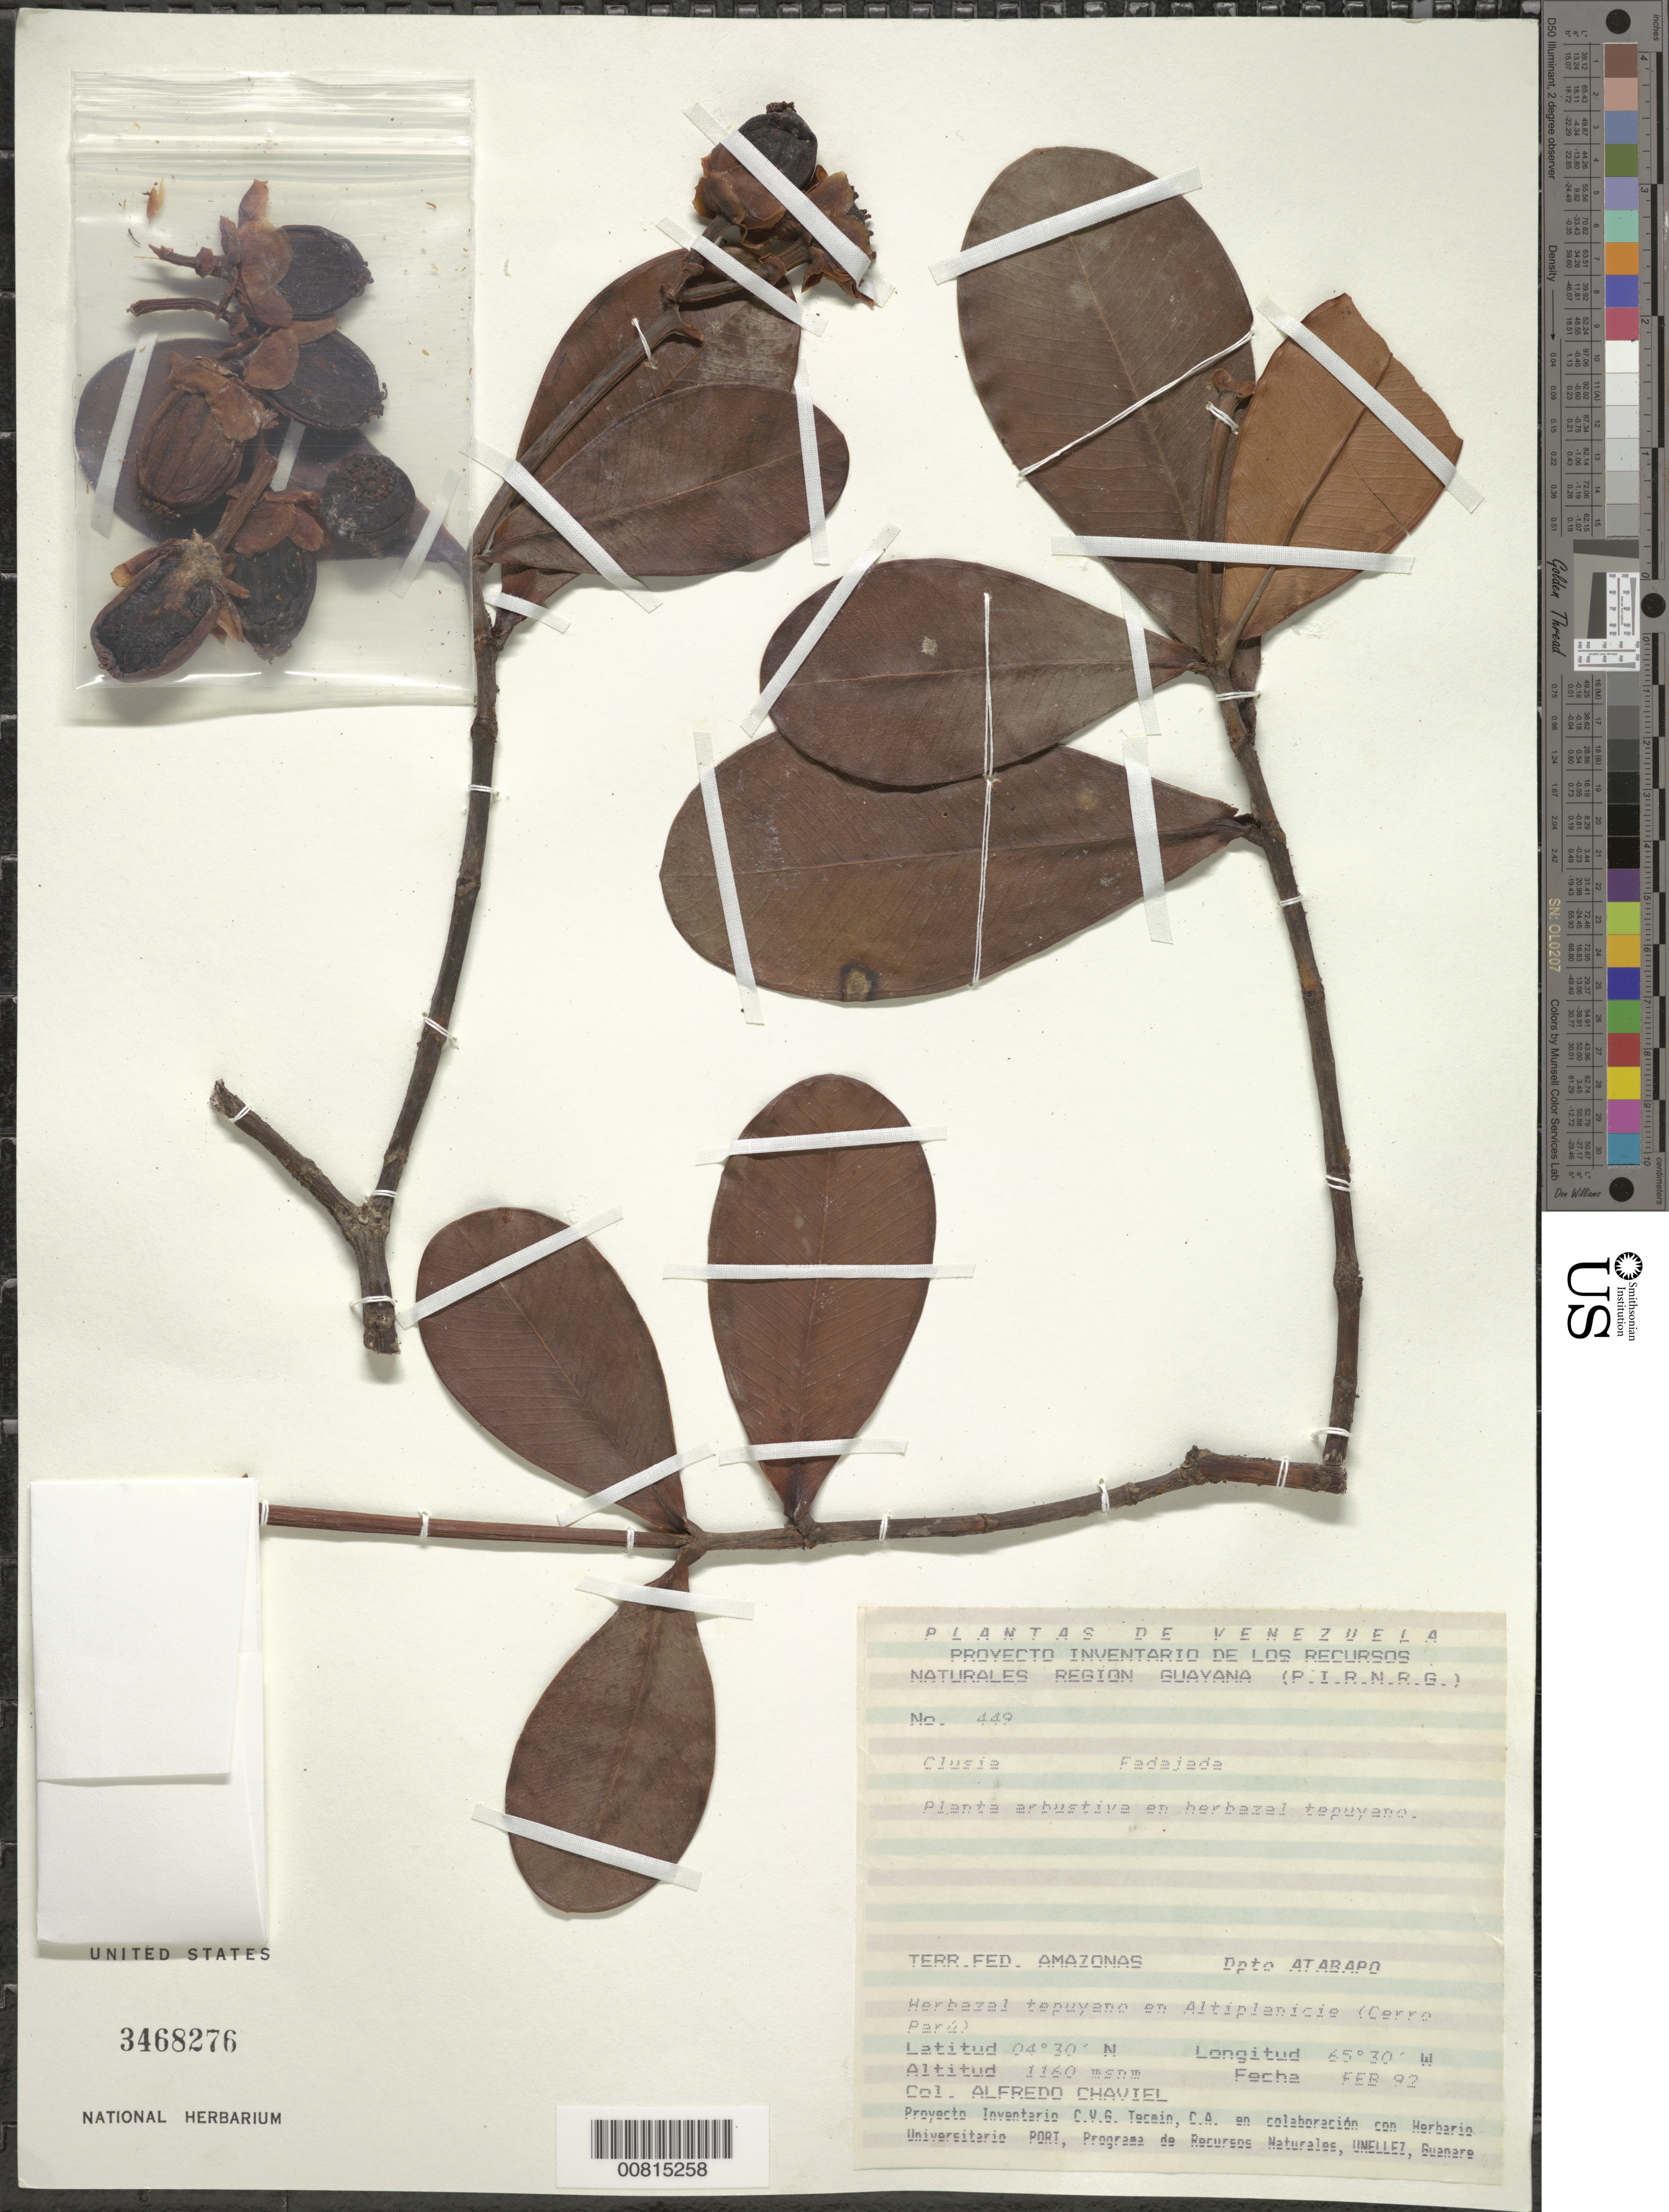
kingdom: Plantae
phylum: Tracheophyta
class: Magnoliopsida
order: Malpighiales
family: Clusiaceae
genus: Clusia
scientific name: Clusia sp.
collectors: A. Chaviel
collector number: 449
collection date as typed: Feb-92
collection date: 1992-02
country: Venezuela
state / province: Amazonas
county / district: Atabapo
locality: Cerro Parú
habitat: Herbazal tepuyano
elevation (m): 1160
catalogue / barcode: US 3468276